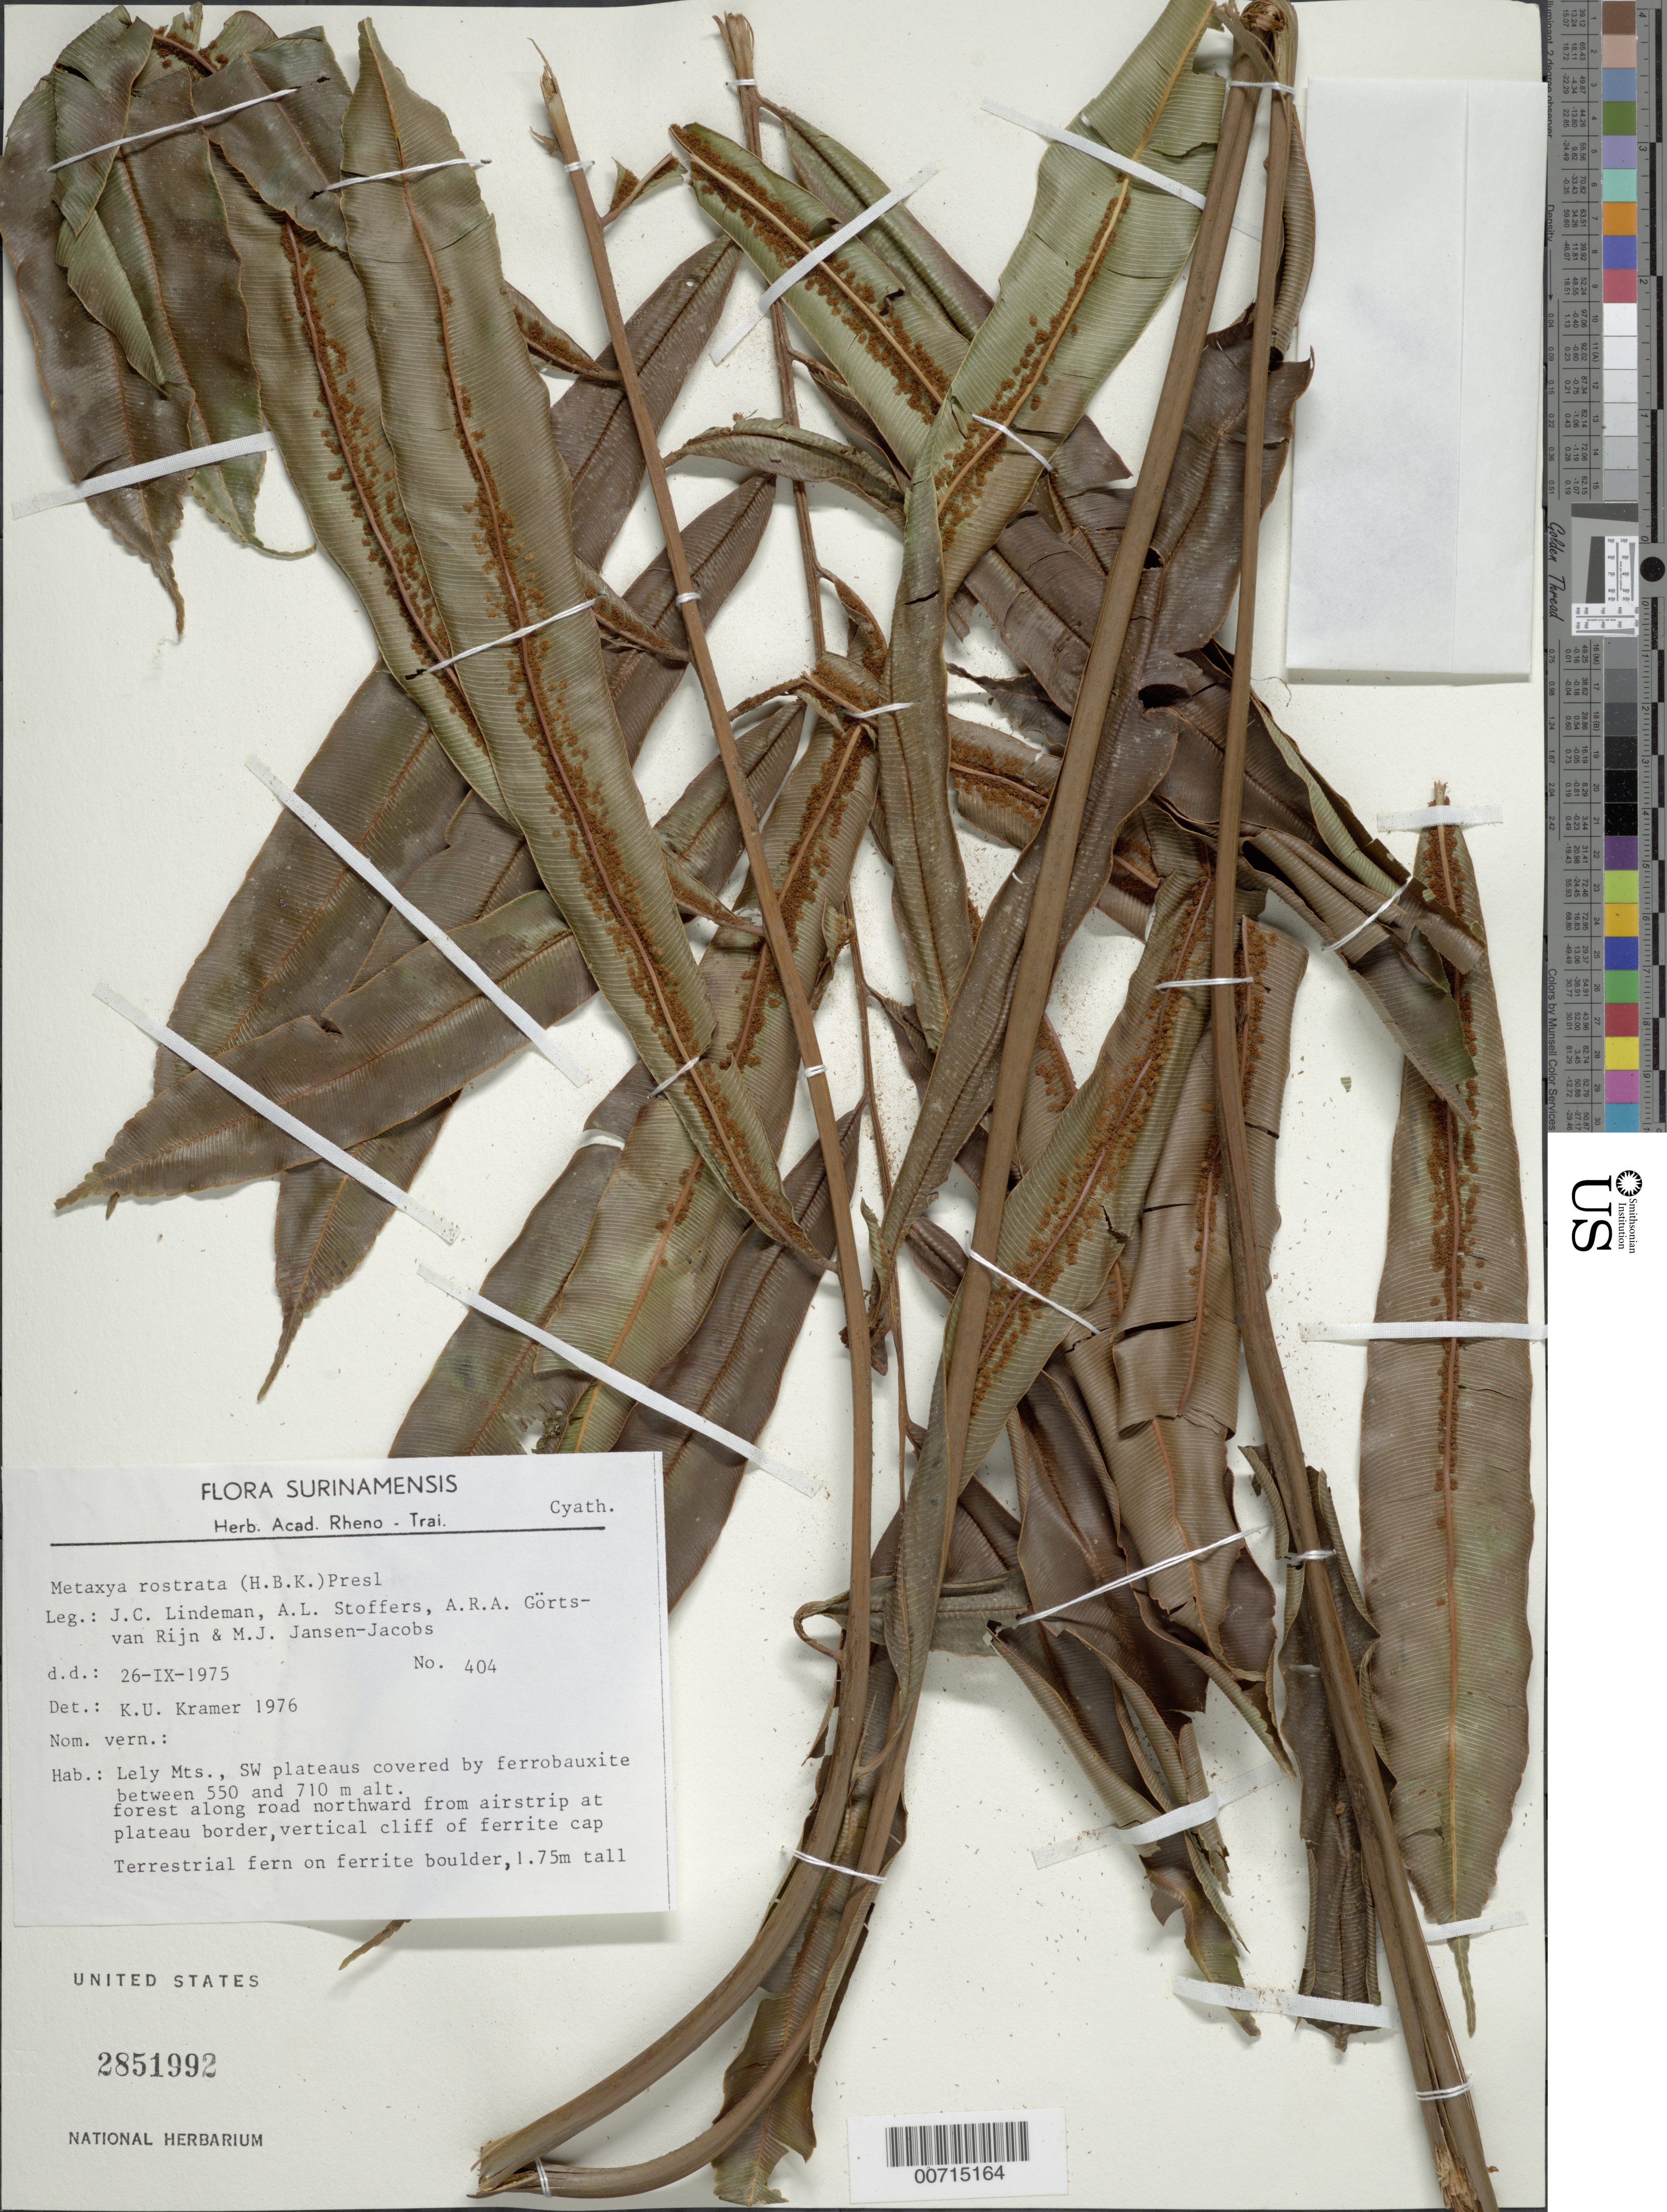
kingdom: Plantae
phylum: Tracheophyta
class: Polypodiopsida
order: Cyatheales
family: Metaxyaceae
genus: Metaxya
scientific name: Metaxya rostrata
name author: (Kunth) C. Presl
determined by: Kramer, K. U.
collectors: J. C. Lindeman, A. Stoffers, A. .R. A. Görts-van Rijn & M. J. Jansen-Jacobs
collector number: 75 404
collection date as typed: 26-Sep-75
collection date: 1975-09-26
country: Suriname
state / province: Marowijne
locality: Lely Mts., SW plateaus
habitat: Forest along road, vertical cliff of ferrite cap; on ferrite boulder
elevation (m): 550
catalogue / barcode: US 2851992